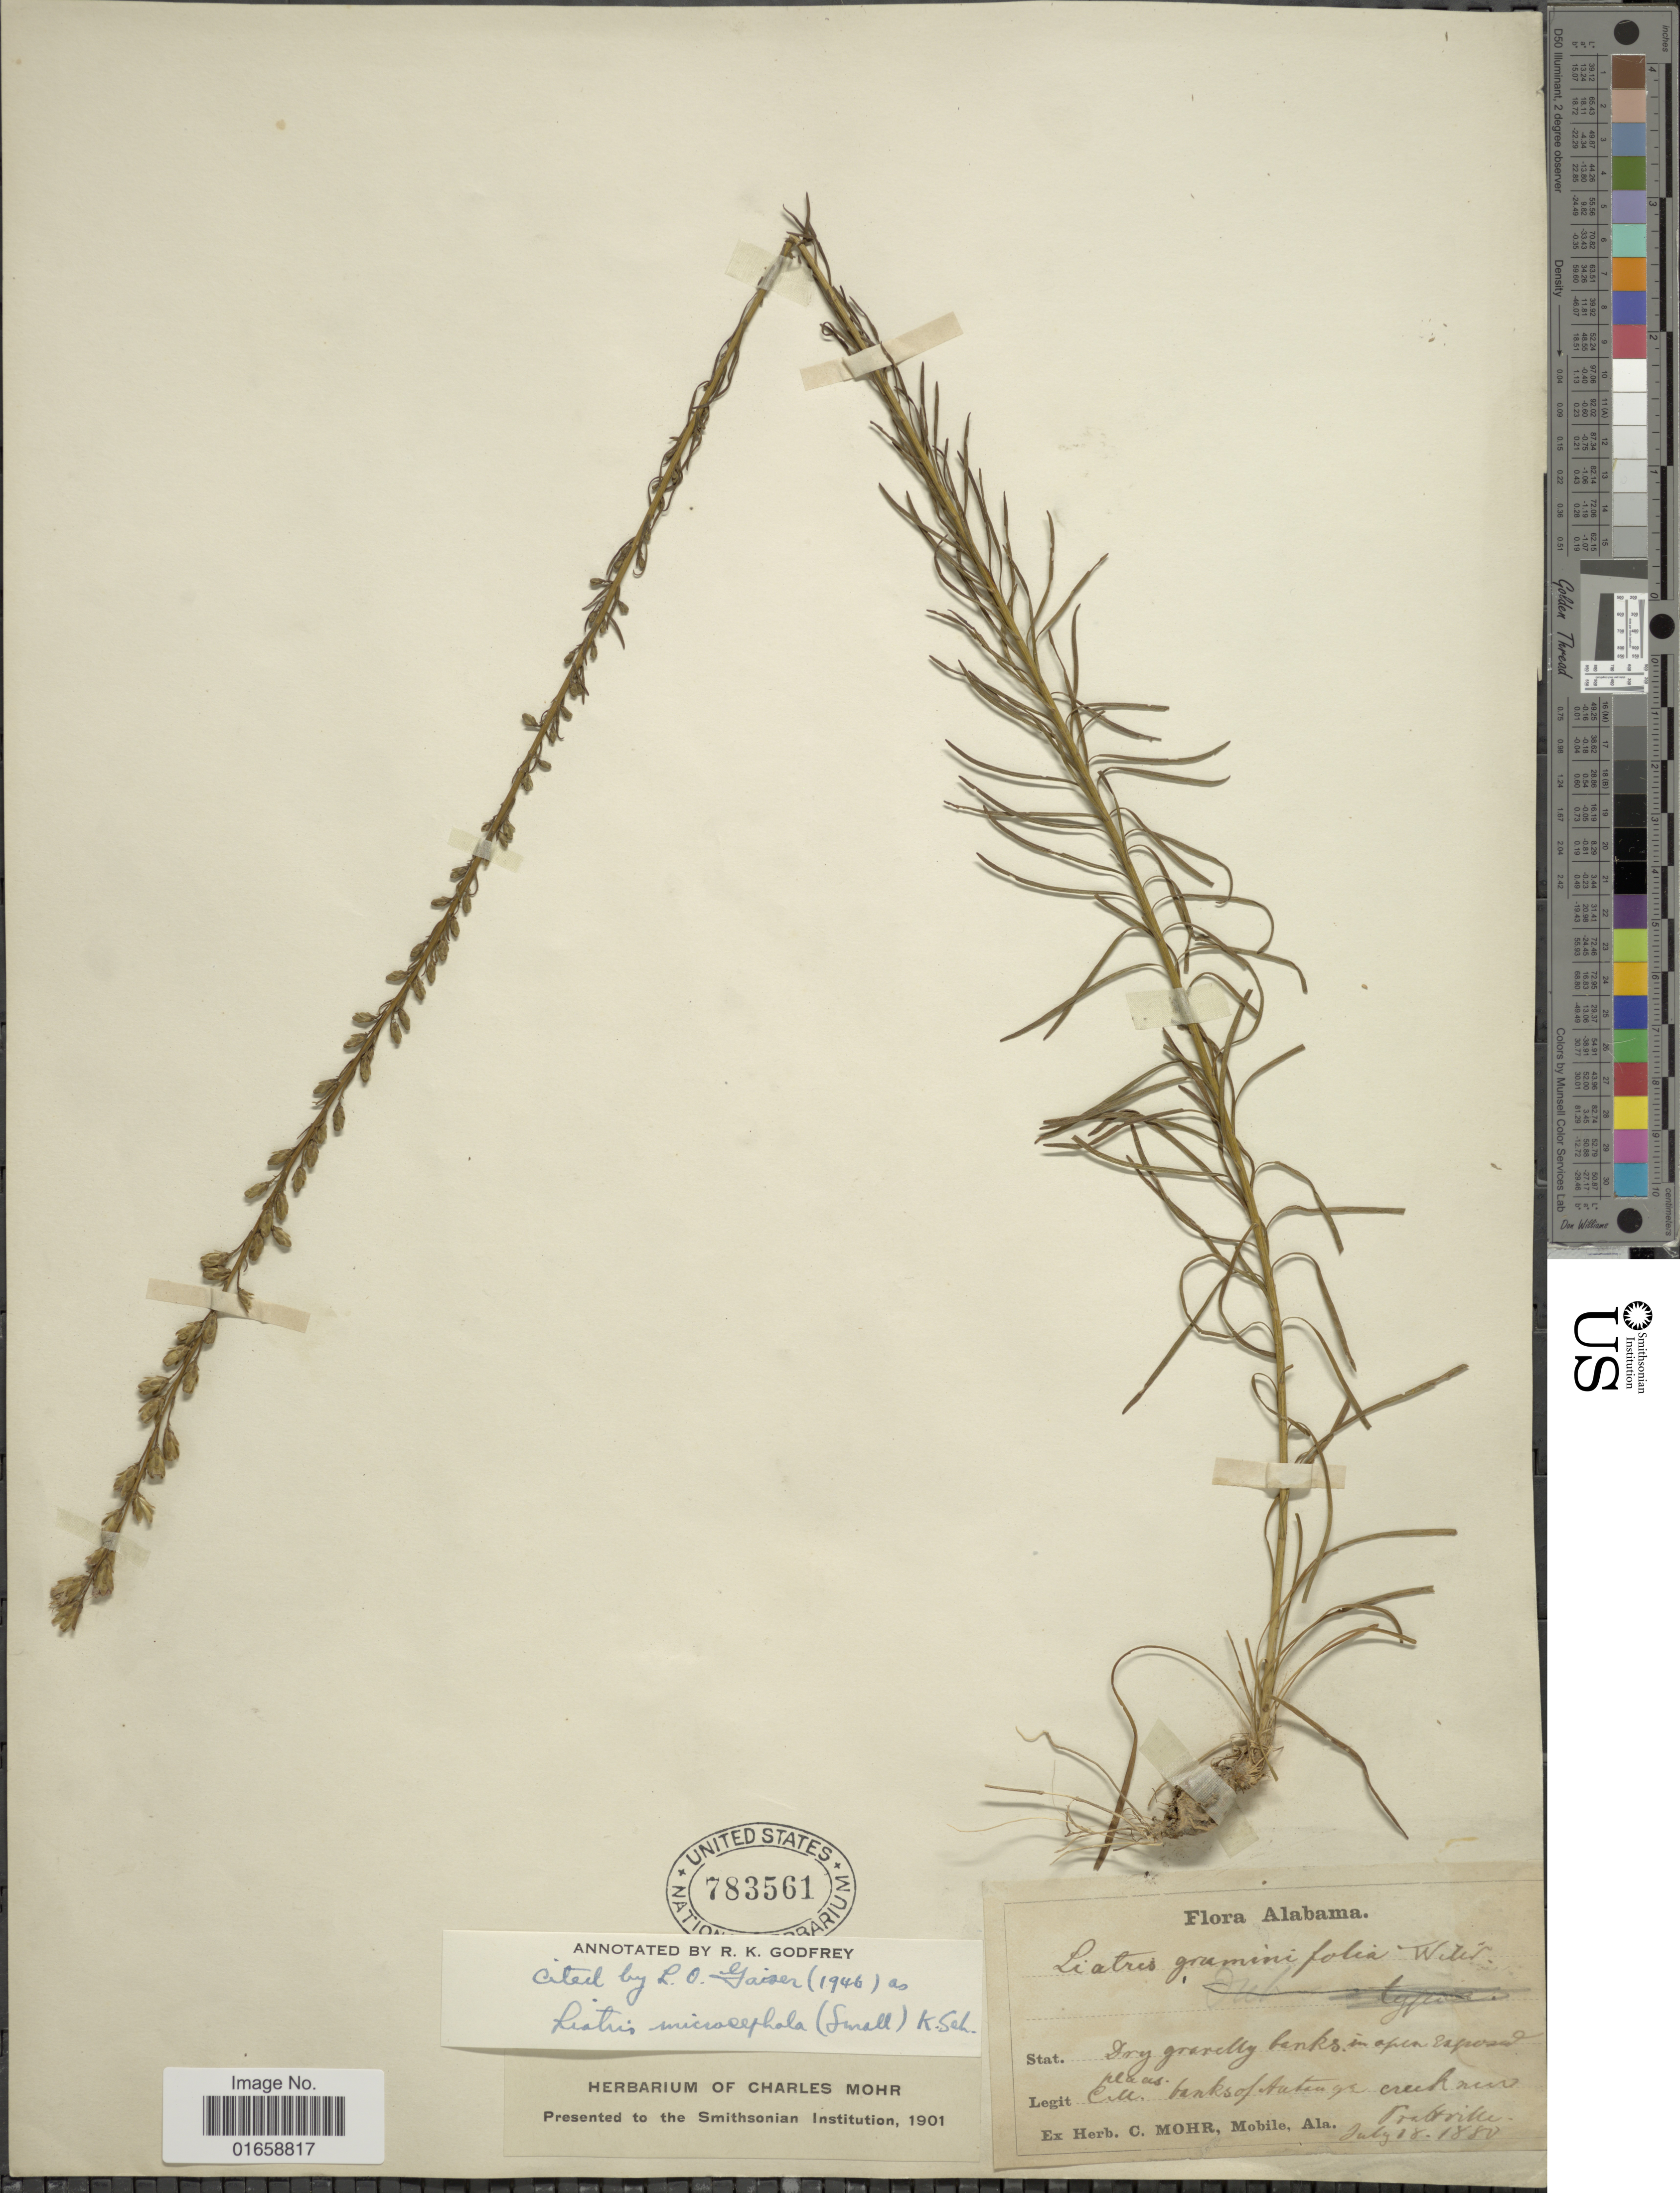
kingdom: Plantae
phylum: Tracheophyta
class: Magnoliopsida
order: Asterales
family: Asteraceae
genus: Liatris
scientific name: Liatris microcephala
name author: (Small) K. Schum.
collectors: C. T. Mohr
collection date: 1880-07-18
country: United States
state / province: Alabama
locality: Banks of Autauga Creek near Prattville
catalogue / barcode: US 783561